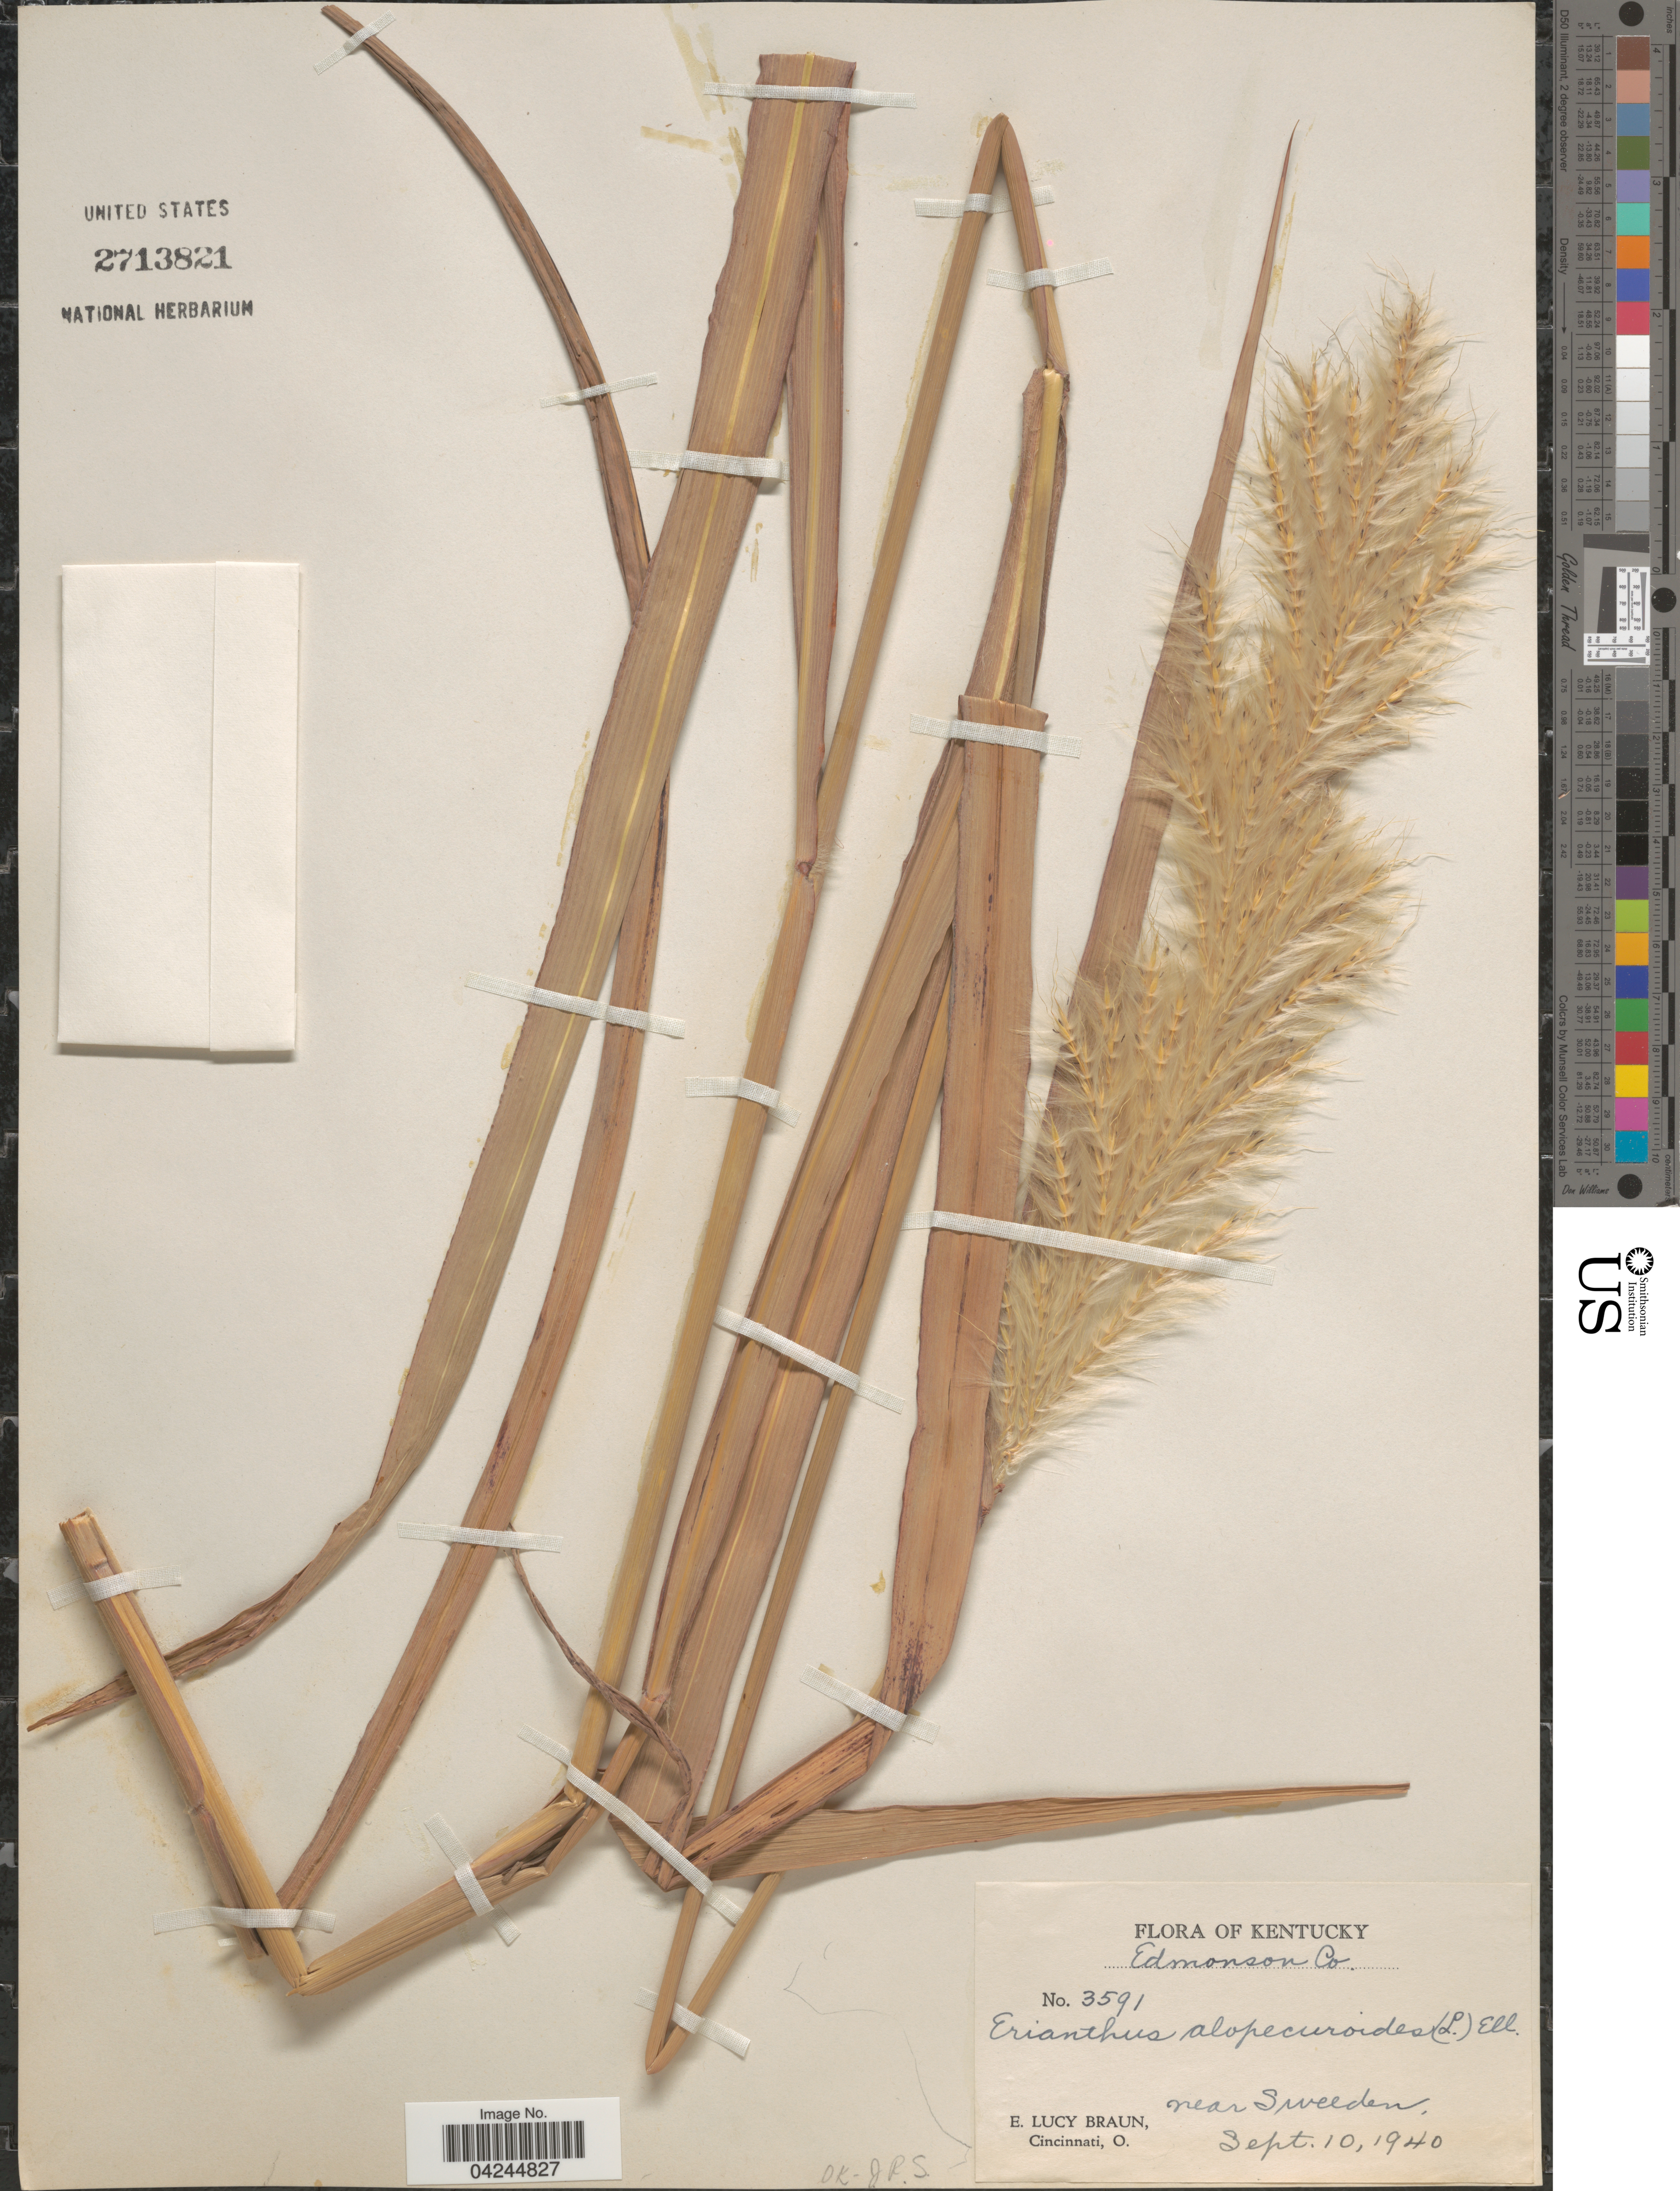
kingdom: Plantae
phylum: Tracheophyta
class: Liliopsida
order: Poales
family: Poaceae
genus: Erianthus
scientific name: Erianthus alopecuroides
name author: Elliott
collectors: E. L. Braun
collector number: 3591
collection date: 1940-09-10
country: United States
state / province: Kentucky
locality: Edmonson Co. Near Sweeden.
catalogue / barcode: US 2713821